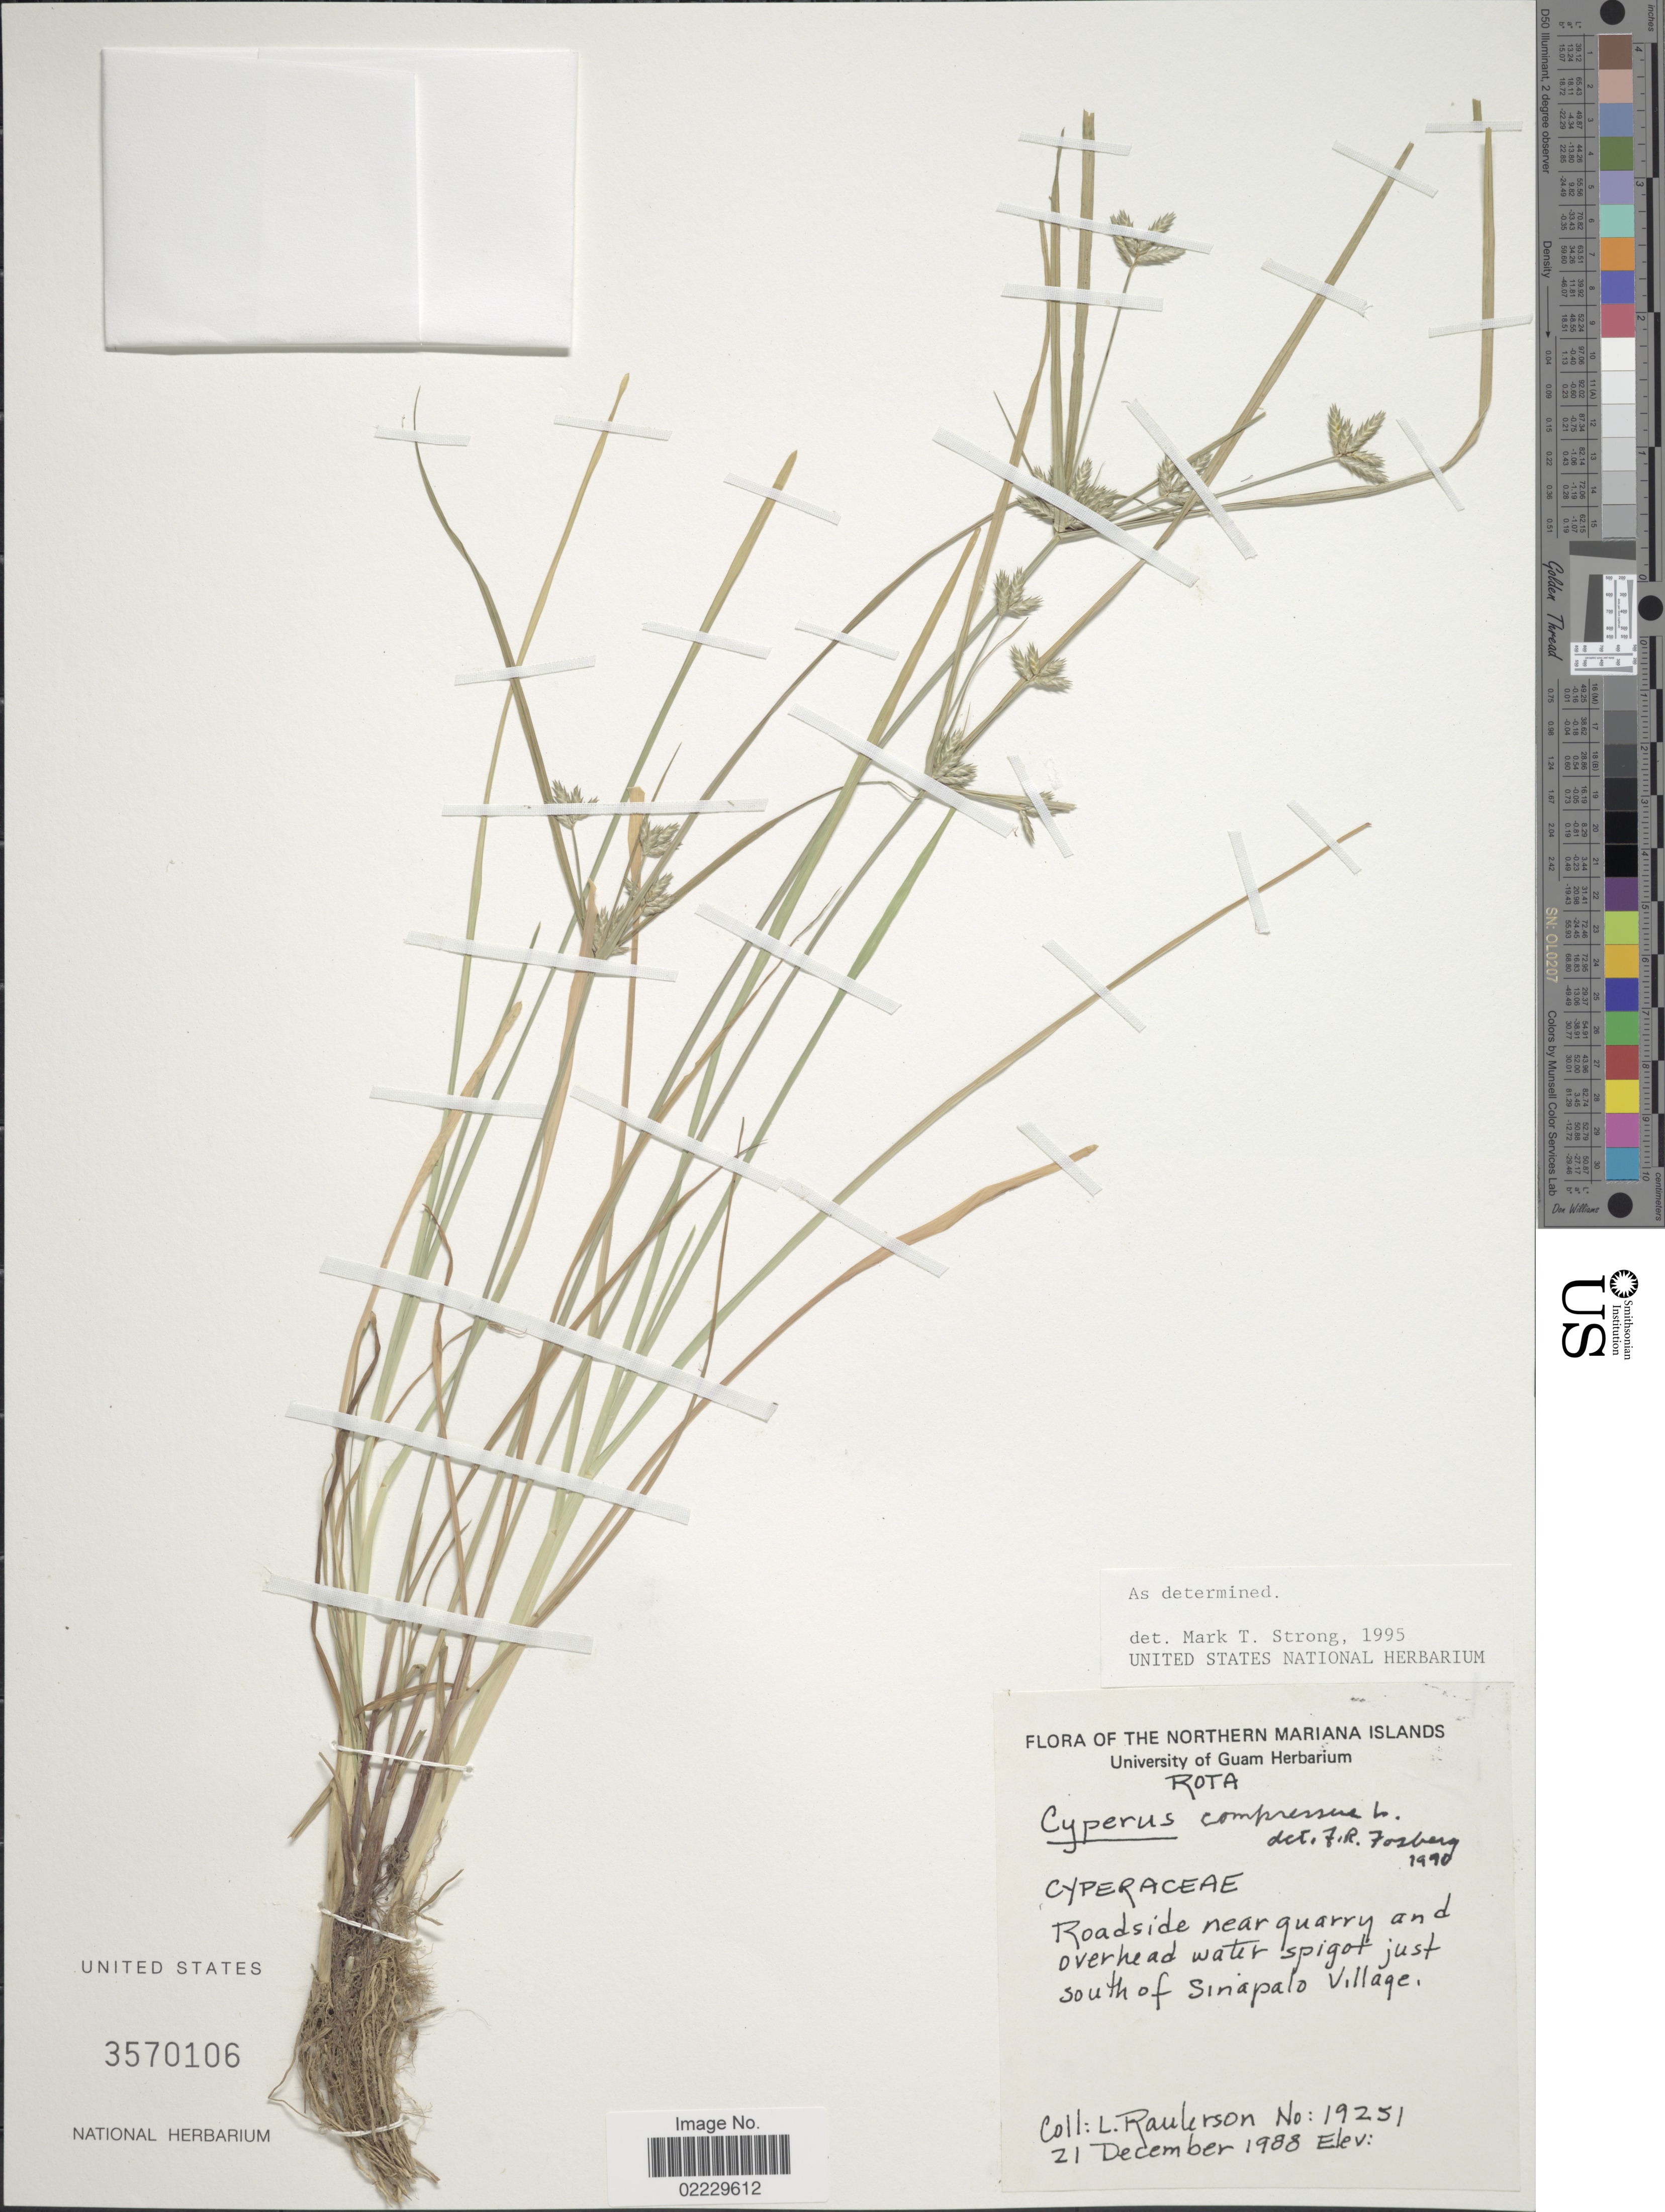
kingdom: Plantae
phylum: Tracheophyta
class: Liliopsida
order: Poales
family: Cyperaceae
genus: Cyperus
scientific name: Cyperus compressus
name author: L.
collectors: L. Raulerson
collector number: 19251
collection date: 1988-12-21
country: Northern Mariana Islands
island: Rota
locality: Rota, Roadside near quarry and overhead water spigot just south of Sinapolo village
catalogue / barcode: US 3570106